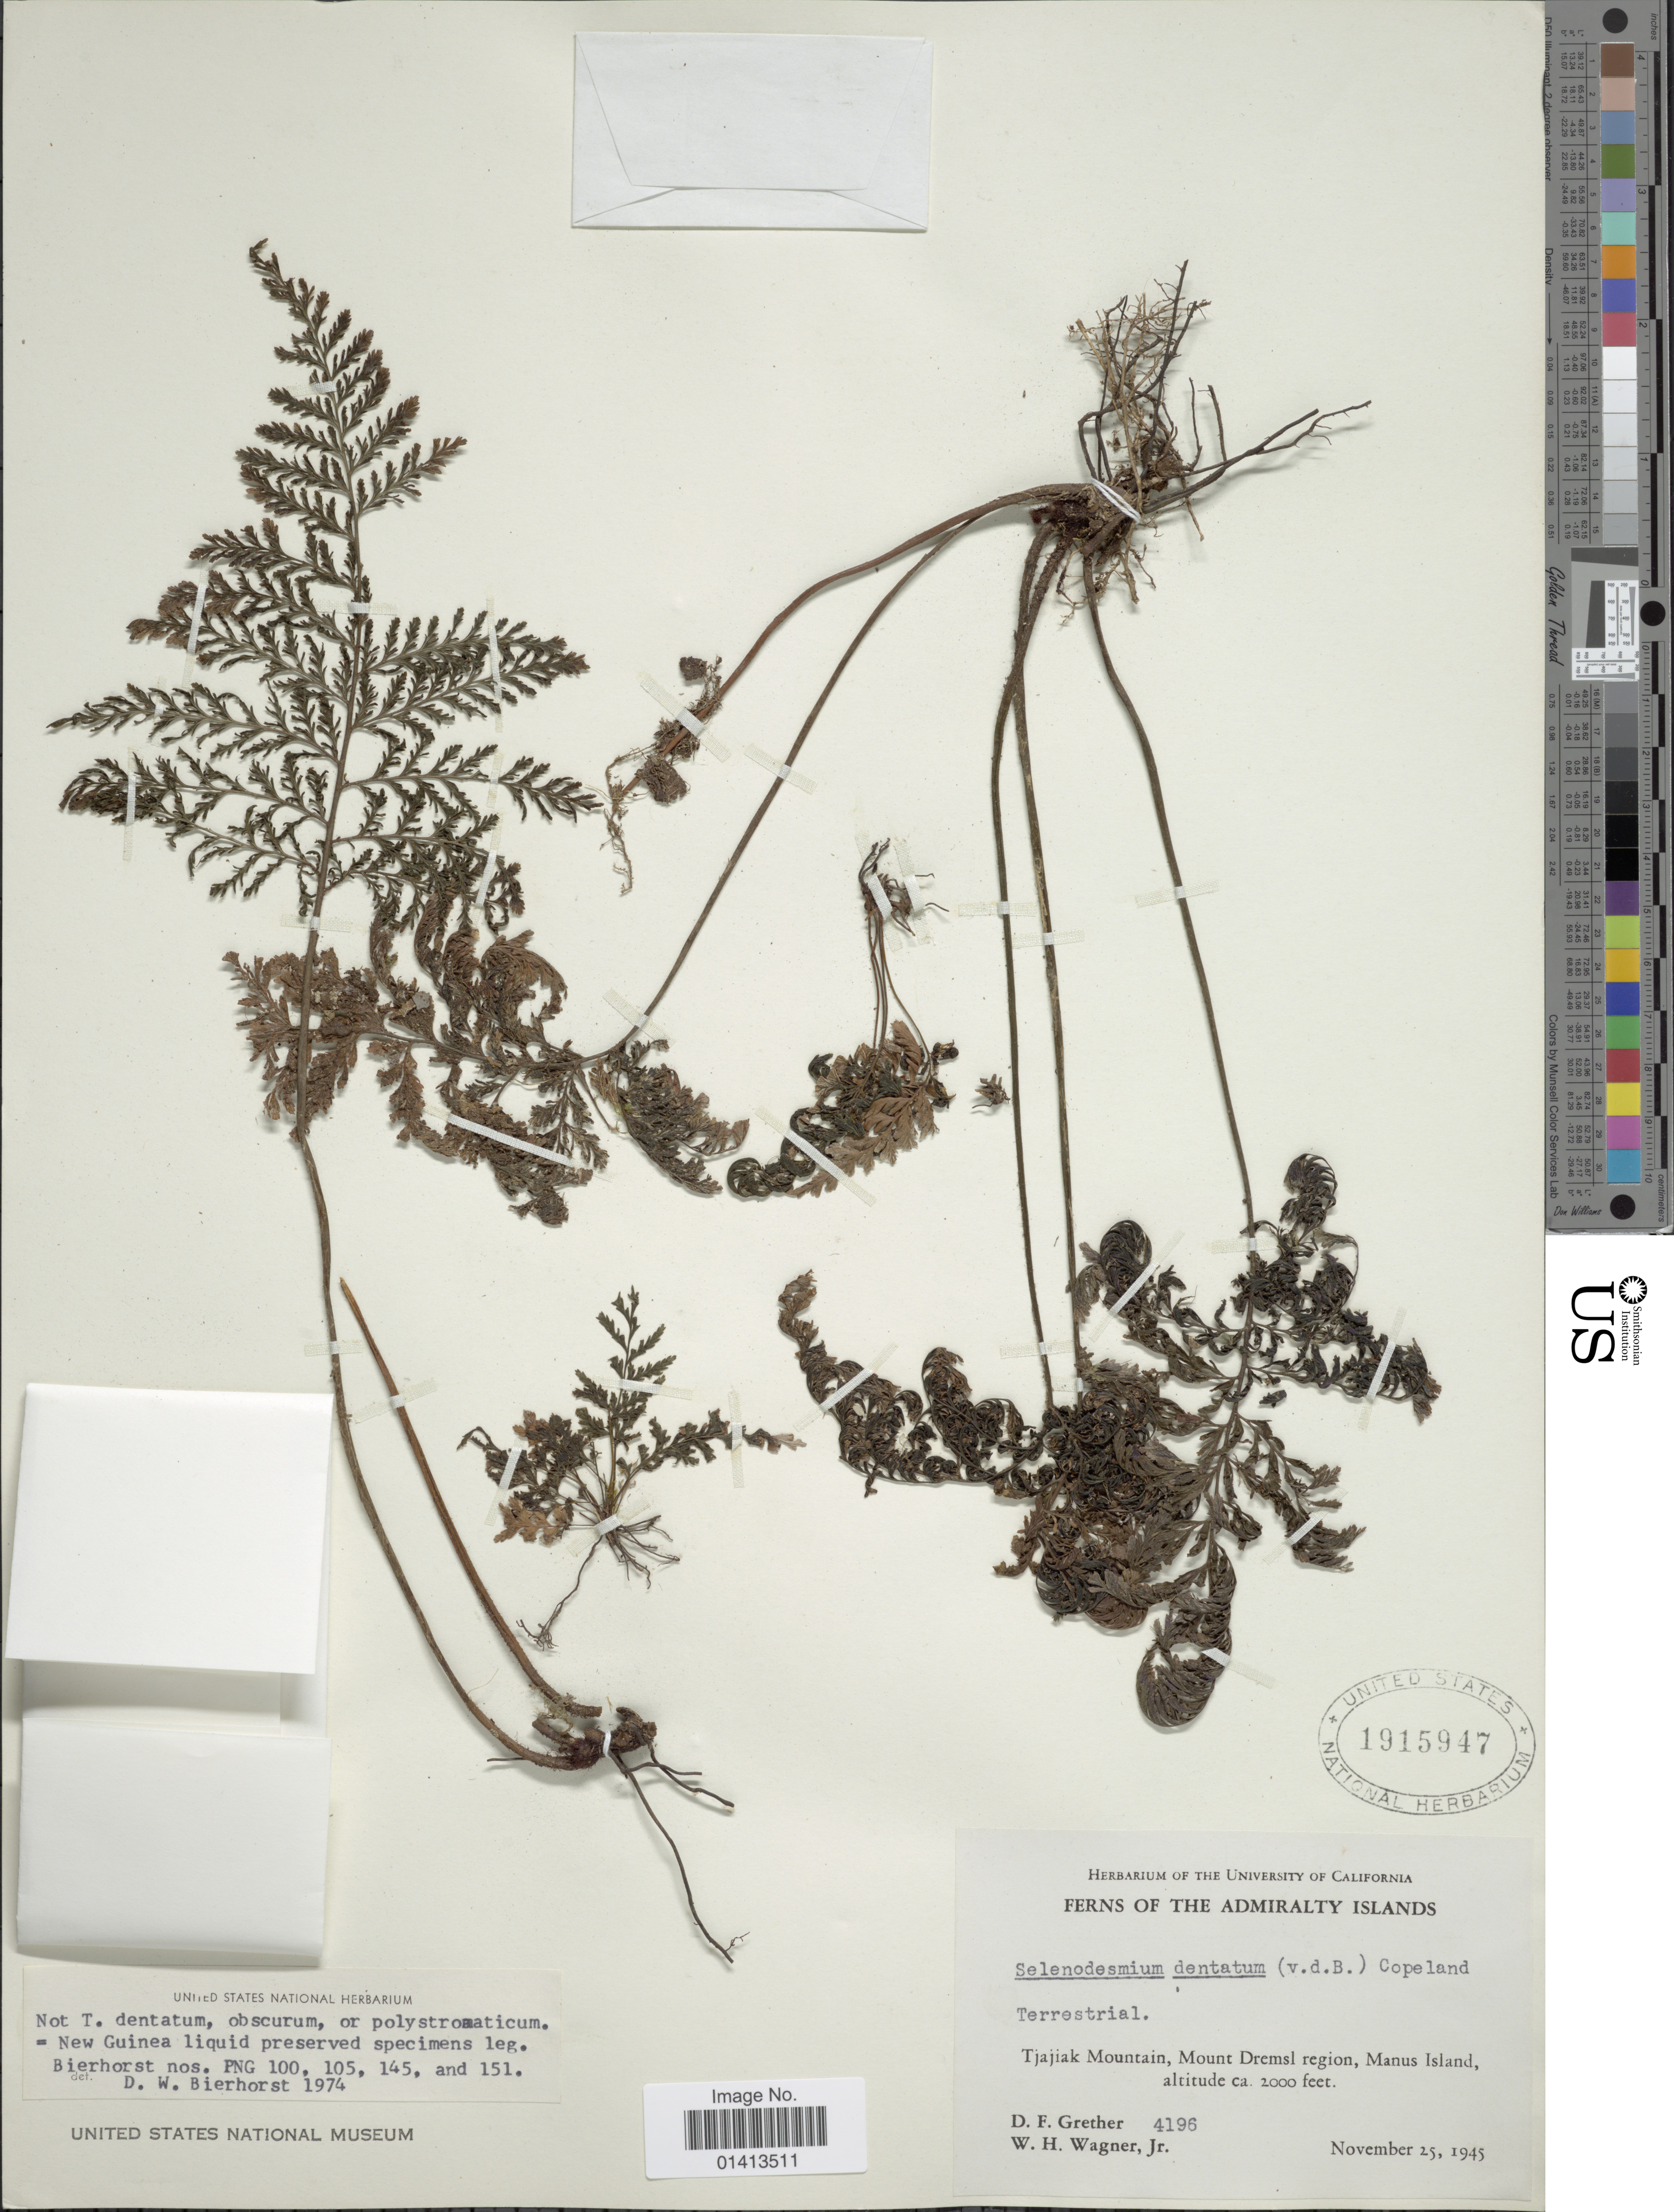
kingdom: Plantae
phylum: Tracheophyta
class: Polypodiopsida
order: Hymenophyllales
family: Hymenophyllaceae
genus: Crepidomanes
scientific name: Crepidomanes sp.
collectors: D. F. Grether & W. H. Wagner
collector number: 4196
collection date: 1945-11-25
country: Papua New Guinea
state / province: Manus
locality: The Admiralty, Tjajiak Mountain, Mount Dremsl region, Manus Island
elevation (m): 610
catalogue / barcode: US 1915947